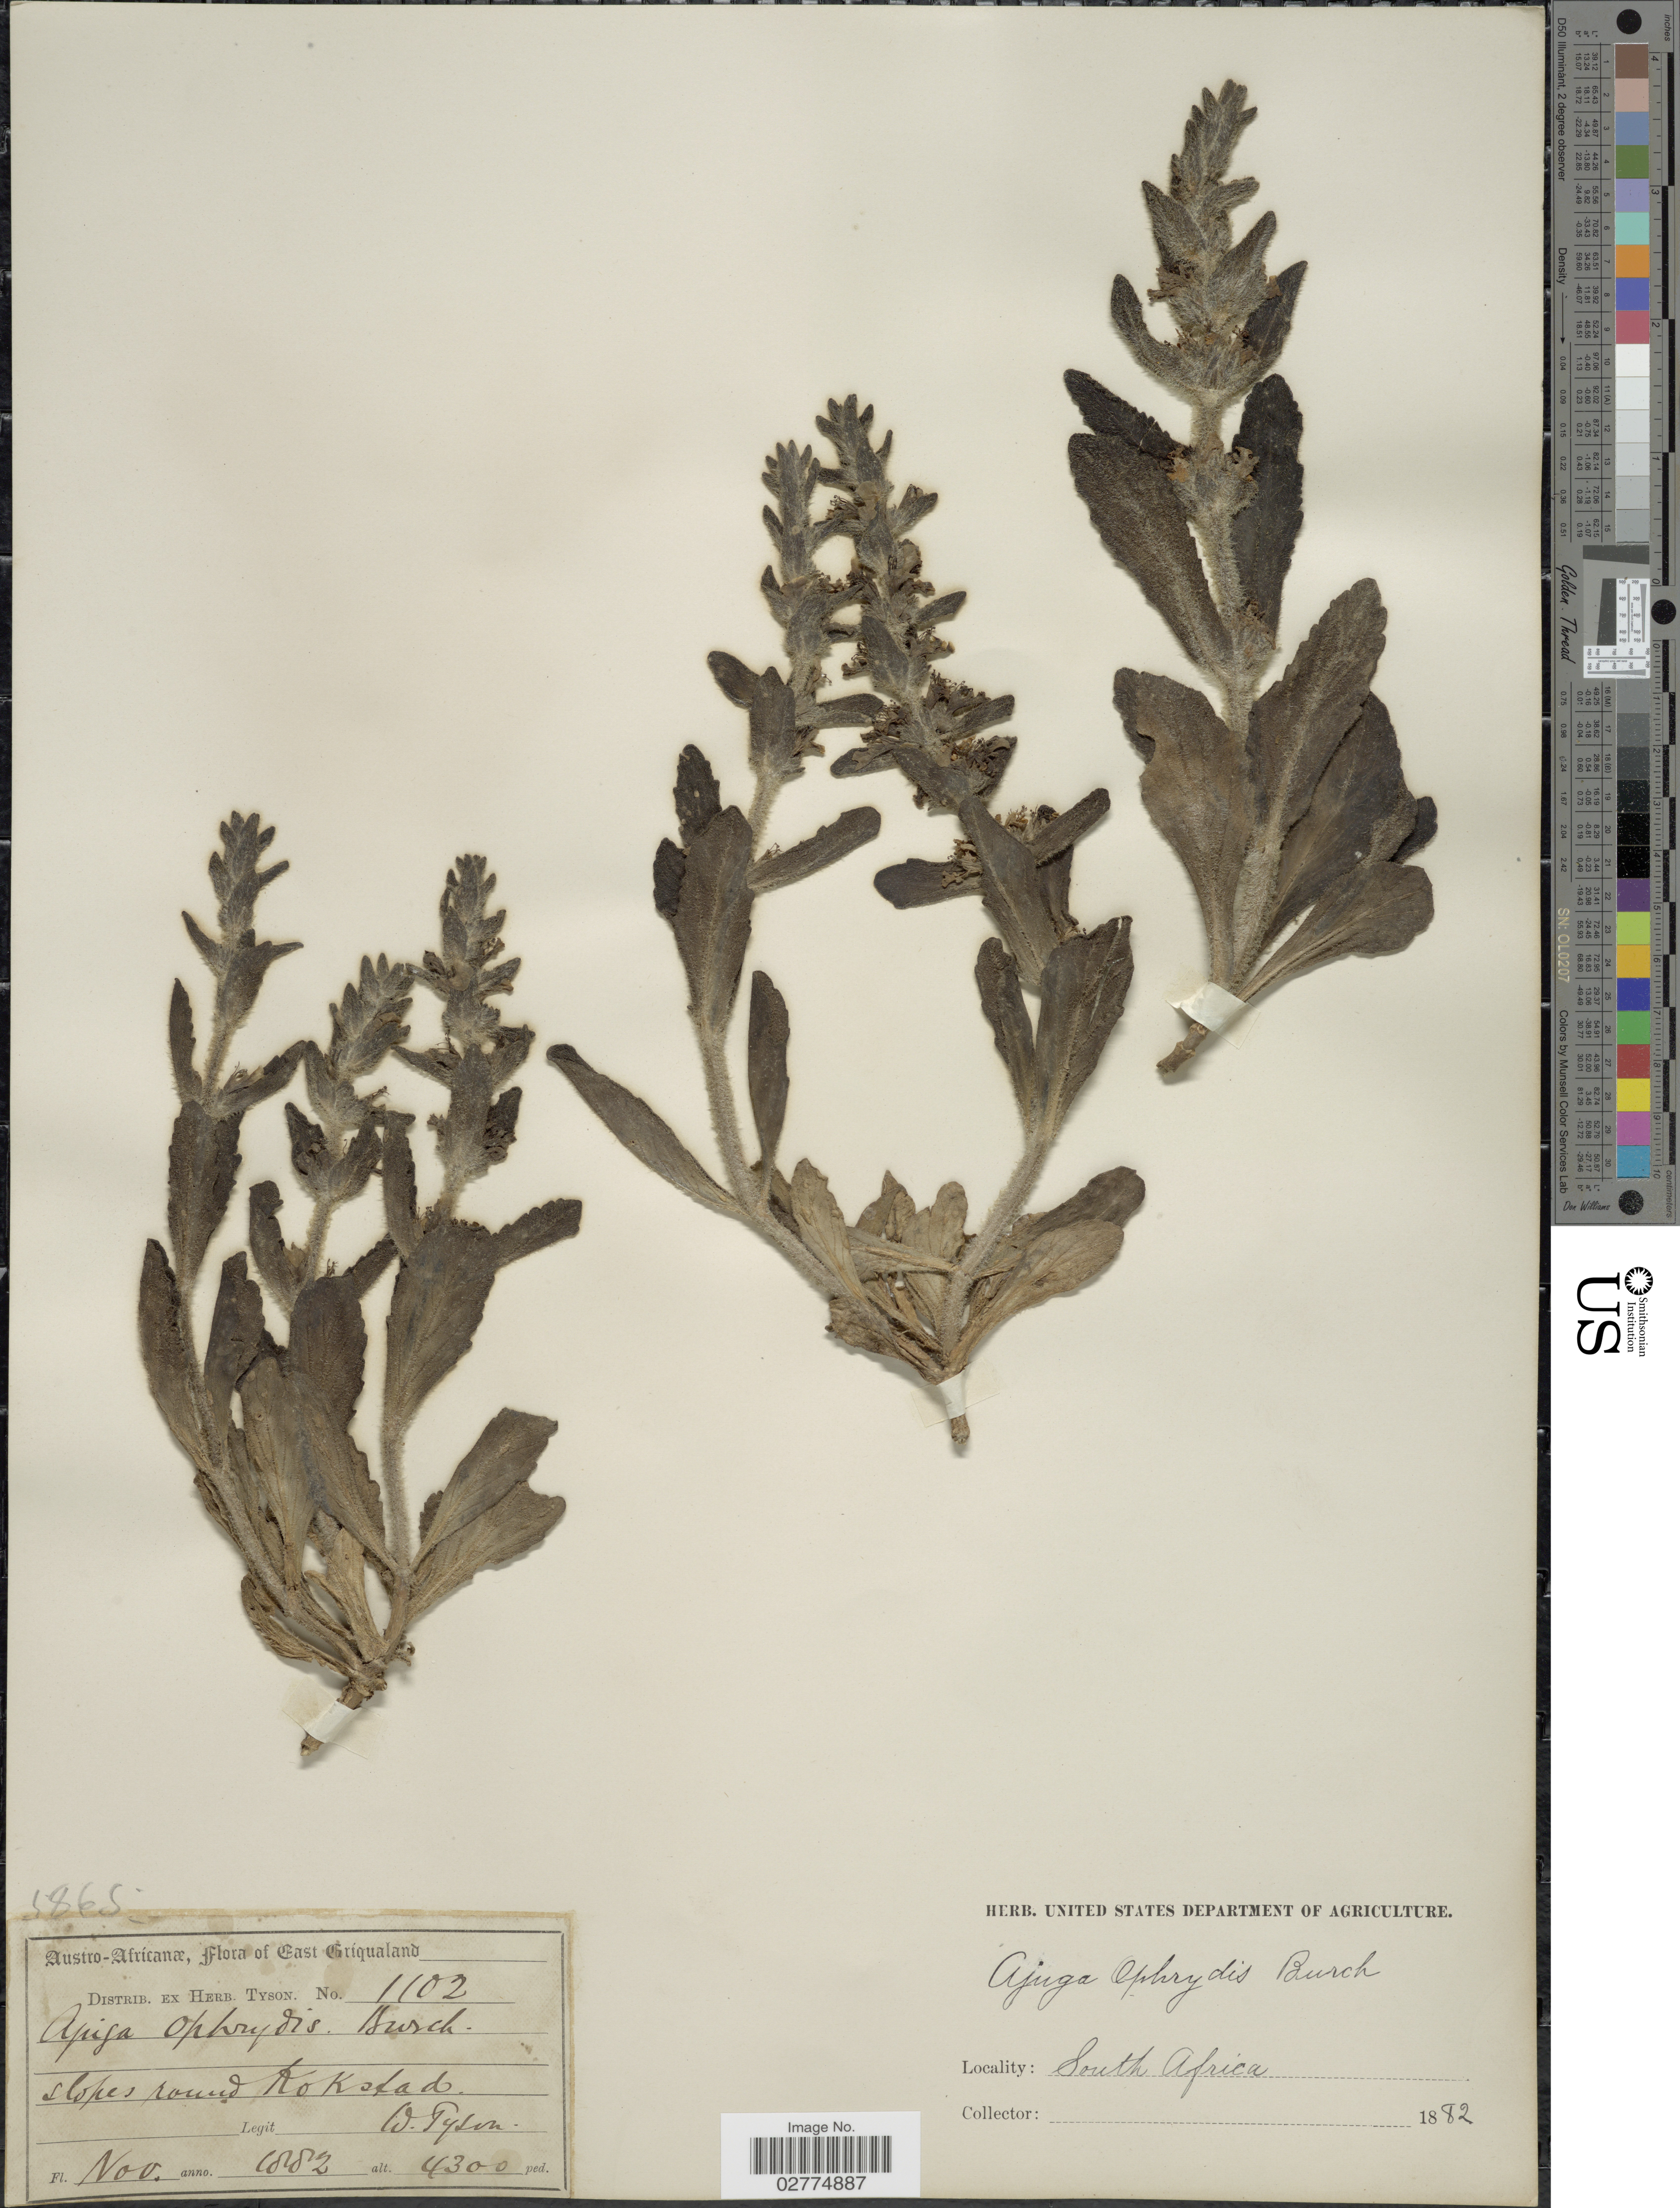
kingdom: Plantae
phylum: Tracheophyta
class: Magnoliopsida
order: Lamiales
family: Lamiaceae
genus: Ajuga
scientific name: Ajuga ophrydis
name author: Burch. ex Benth.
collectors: W. Tyson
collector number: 1102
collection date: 1882-11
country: South Africa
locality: Austro-africanæ, East Griqualand. Slopes round Kokstad.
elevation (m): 1311